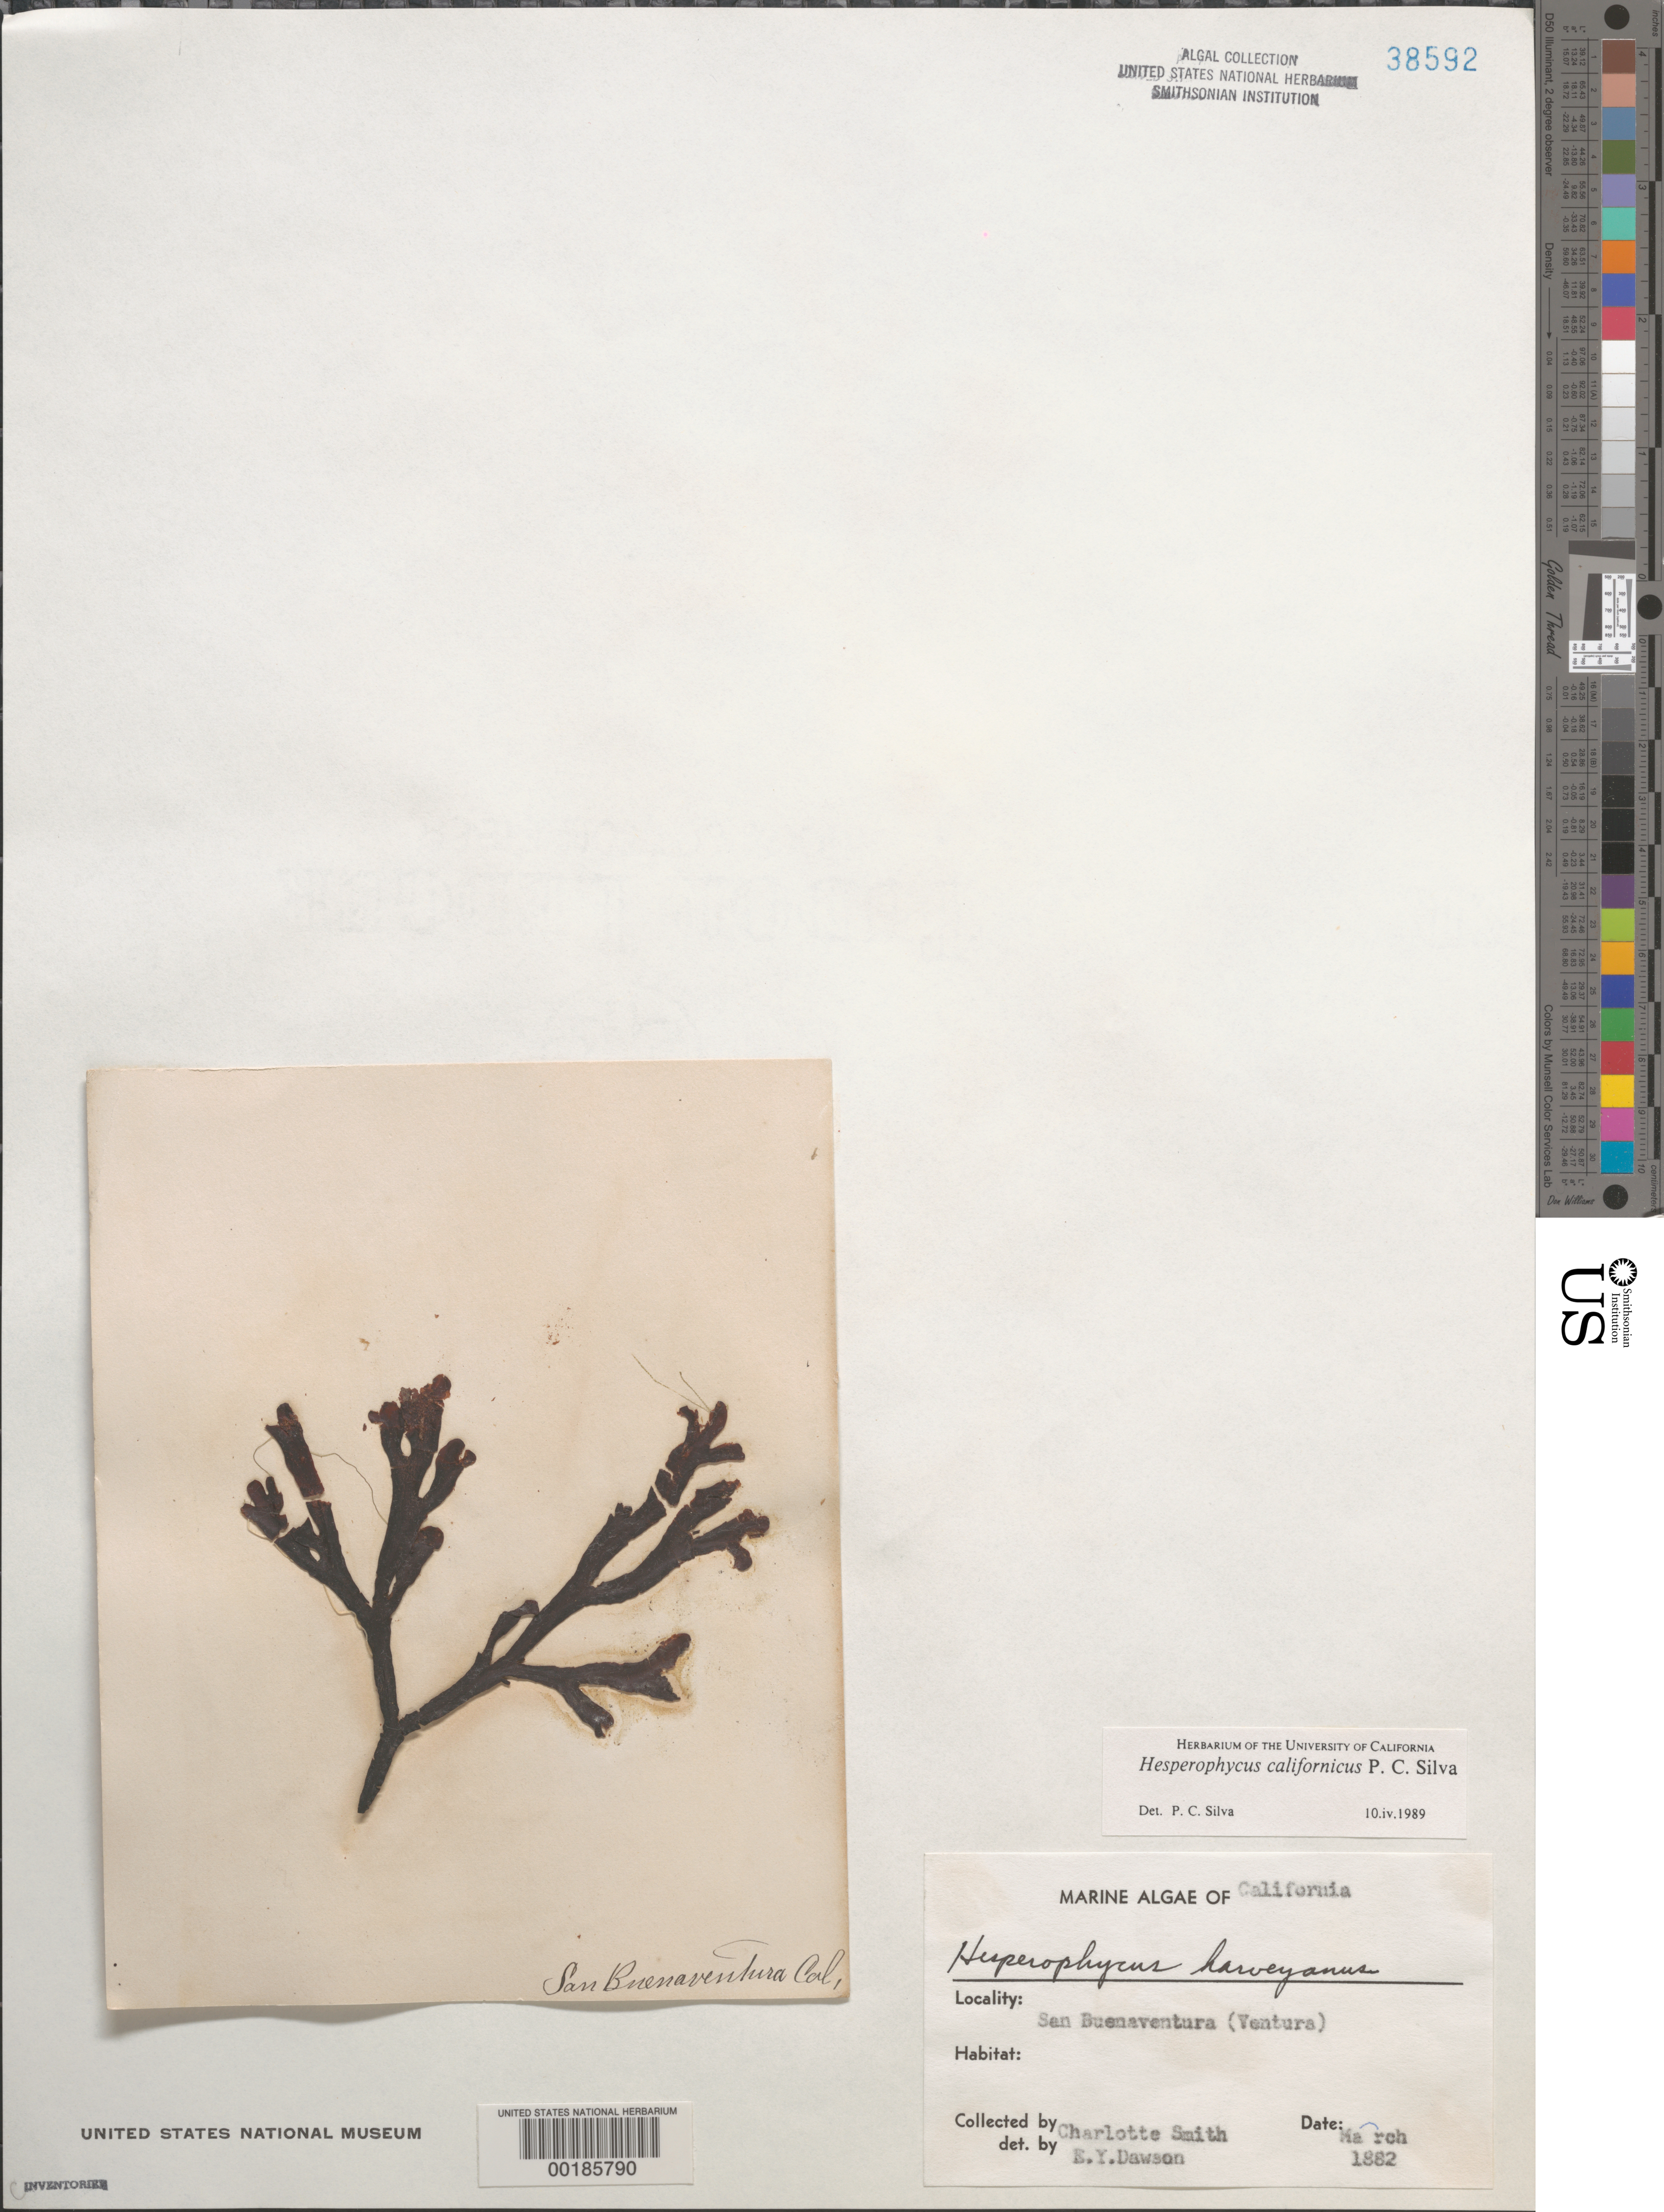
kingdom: Chromista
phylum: Ochrophyta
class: Phaeophyceae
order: Fucales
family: Fucaceae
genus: Hesperophycus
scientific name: Hesperophycus californicus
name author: P.C. Silva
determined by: Silva, P. C.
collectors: C. Smith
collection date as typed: Mar 1882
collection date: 1882-03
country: United States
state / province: California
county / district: Ventura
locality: San Buenaventura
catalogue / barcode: US 38592